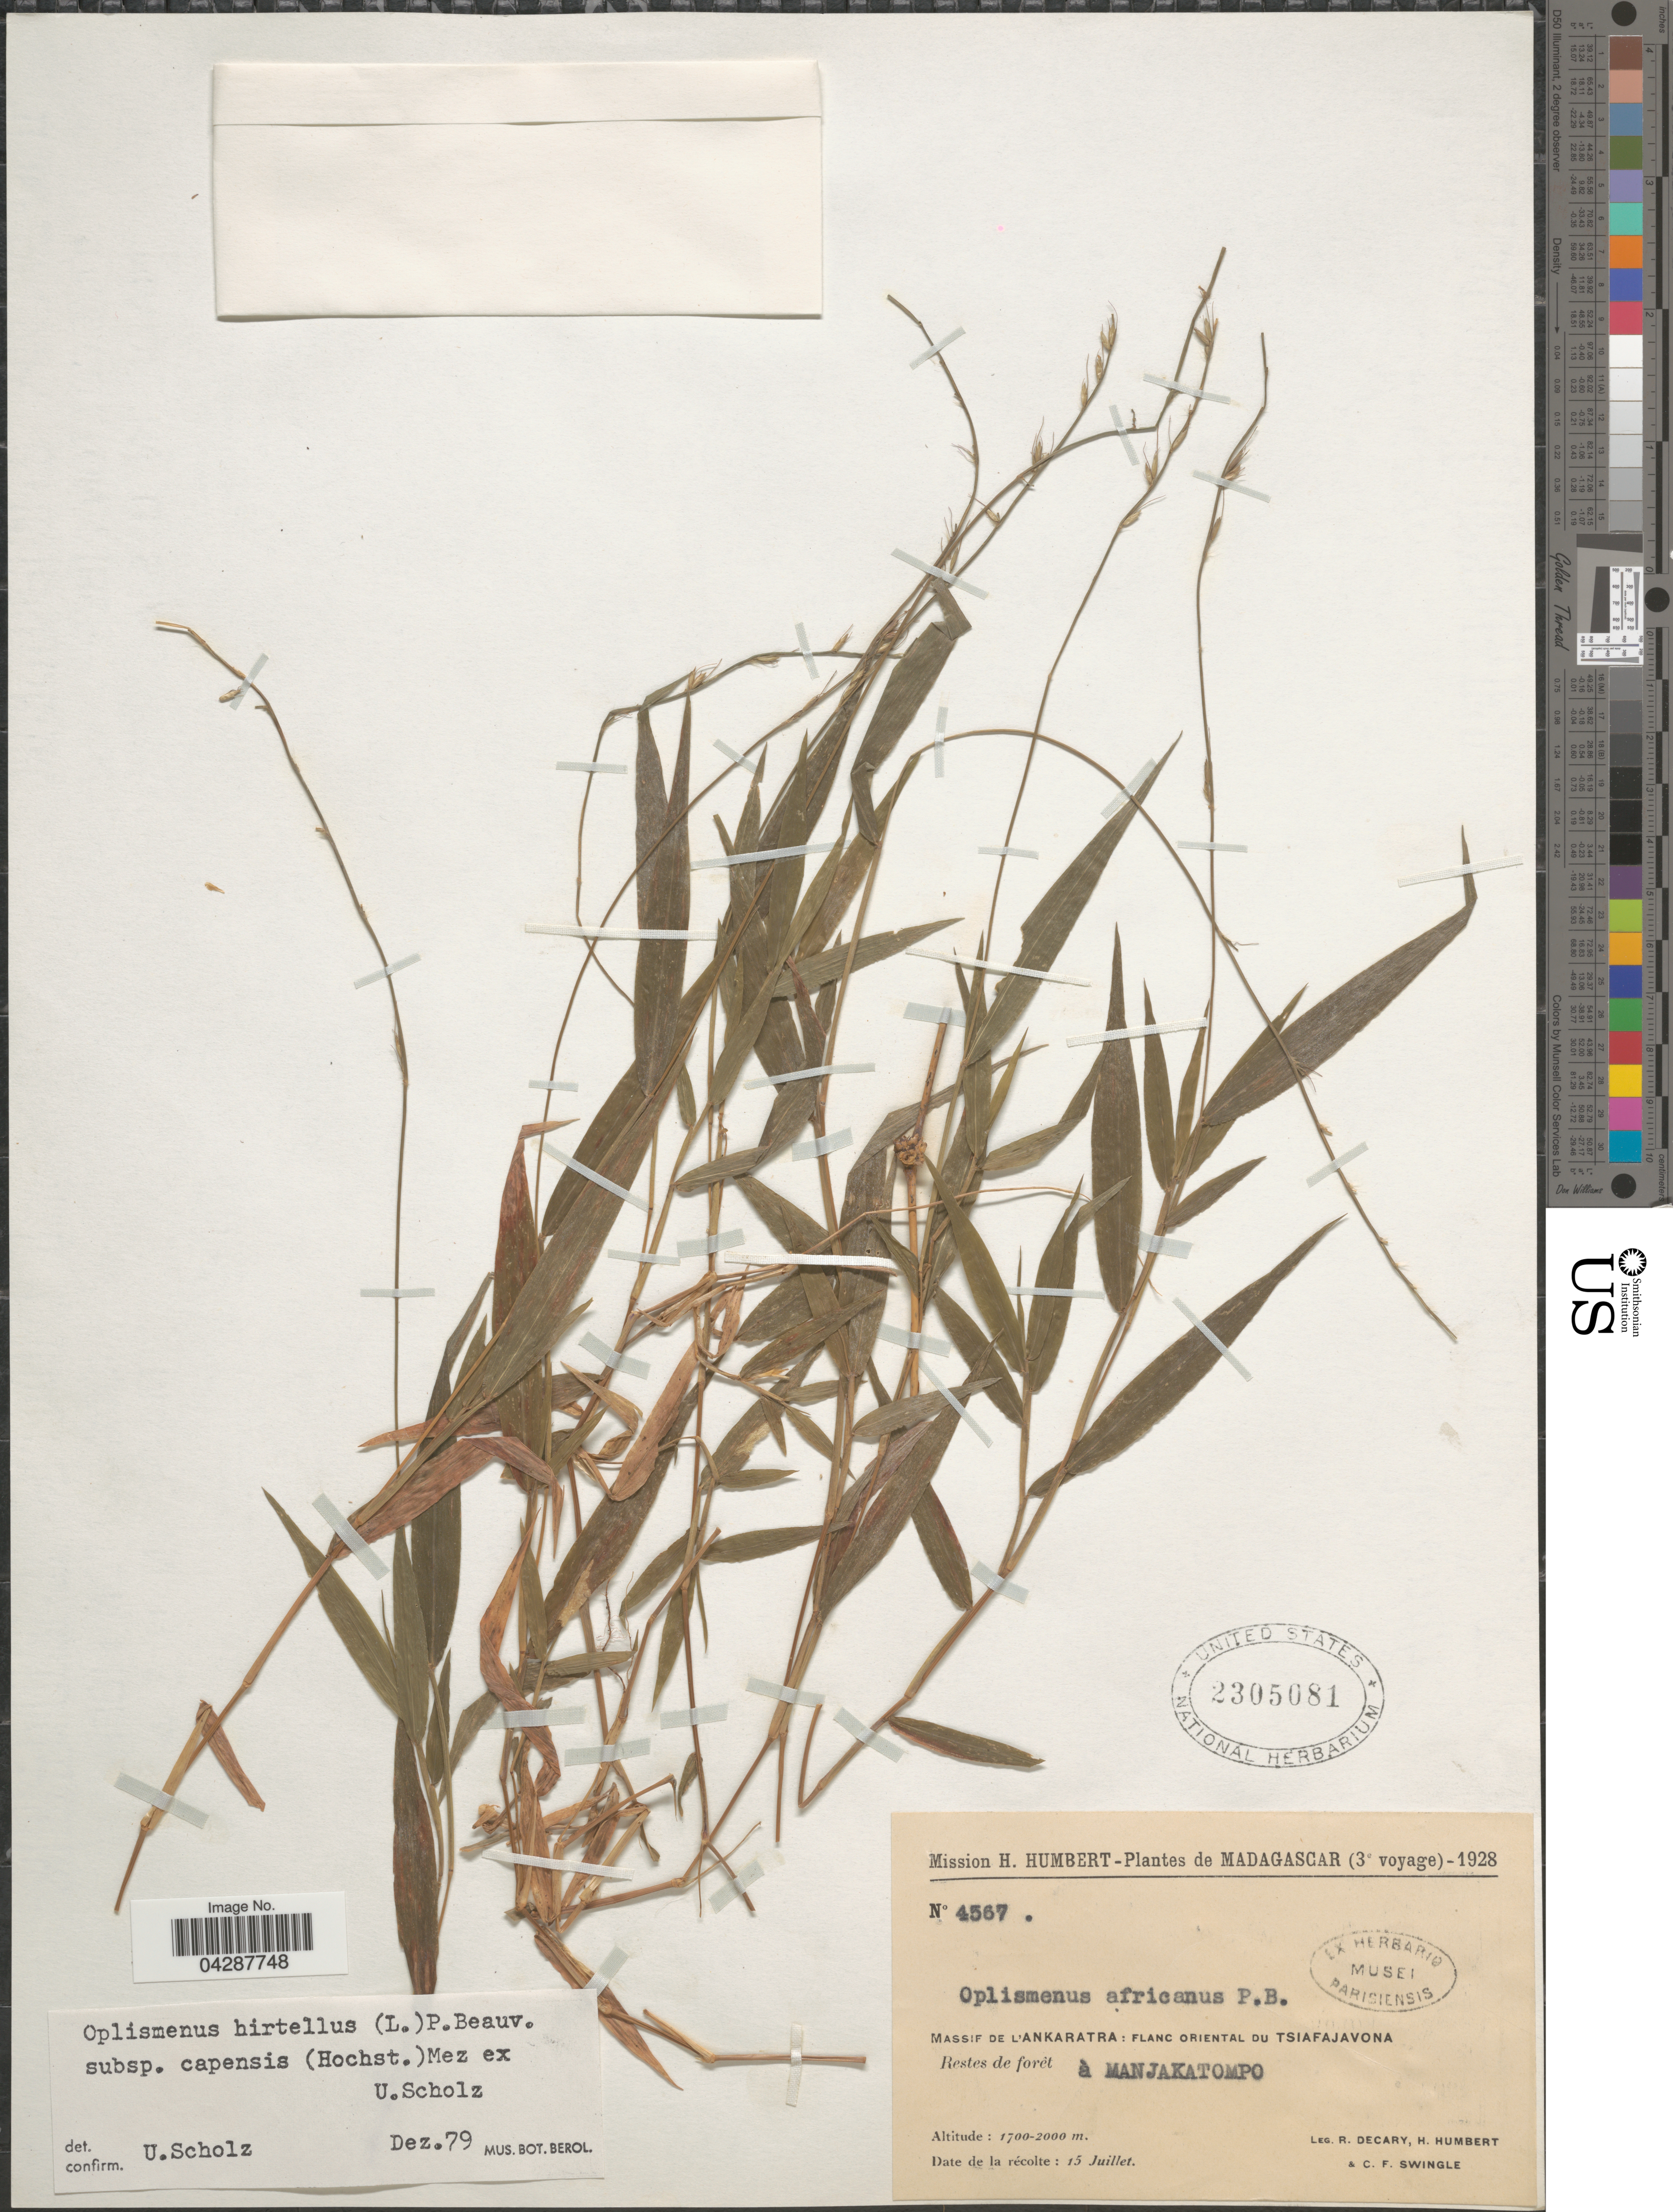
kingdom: Plantae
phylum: Tracheophyta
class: Liliopsida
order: Poales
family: Poaceae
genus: Oplismenus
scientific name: Oplismenus hirtellus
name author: (L.) P. Beauv.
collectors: R. Decary, H. Humbert & C. Swingle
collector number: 4567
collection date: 1928-07-15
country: Madagascar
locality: Mission H. Humbert (3ͤ voyage). Massif de l'Ankaratra: Flanc Oriental du Tsiafajavona. Restes de forêt à Manjakatompo.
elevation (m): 1700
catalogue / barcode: US 2305081